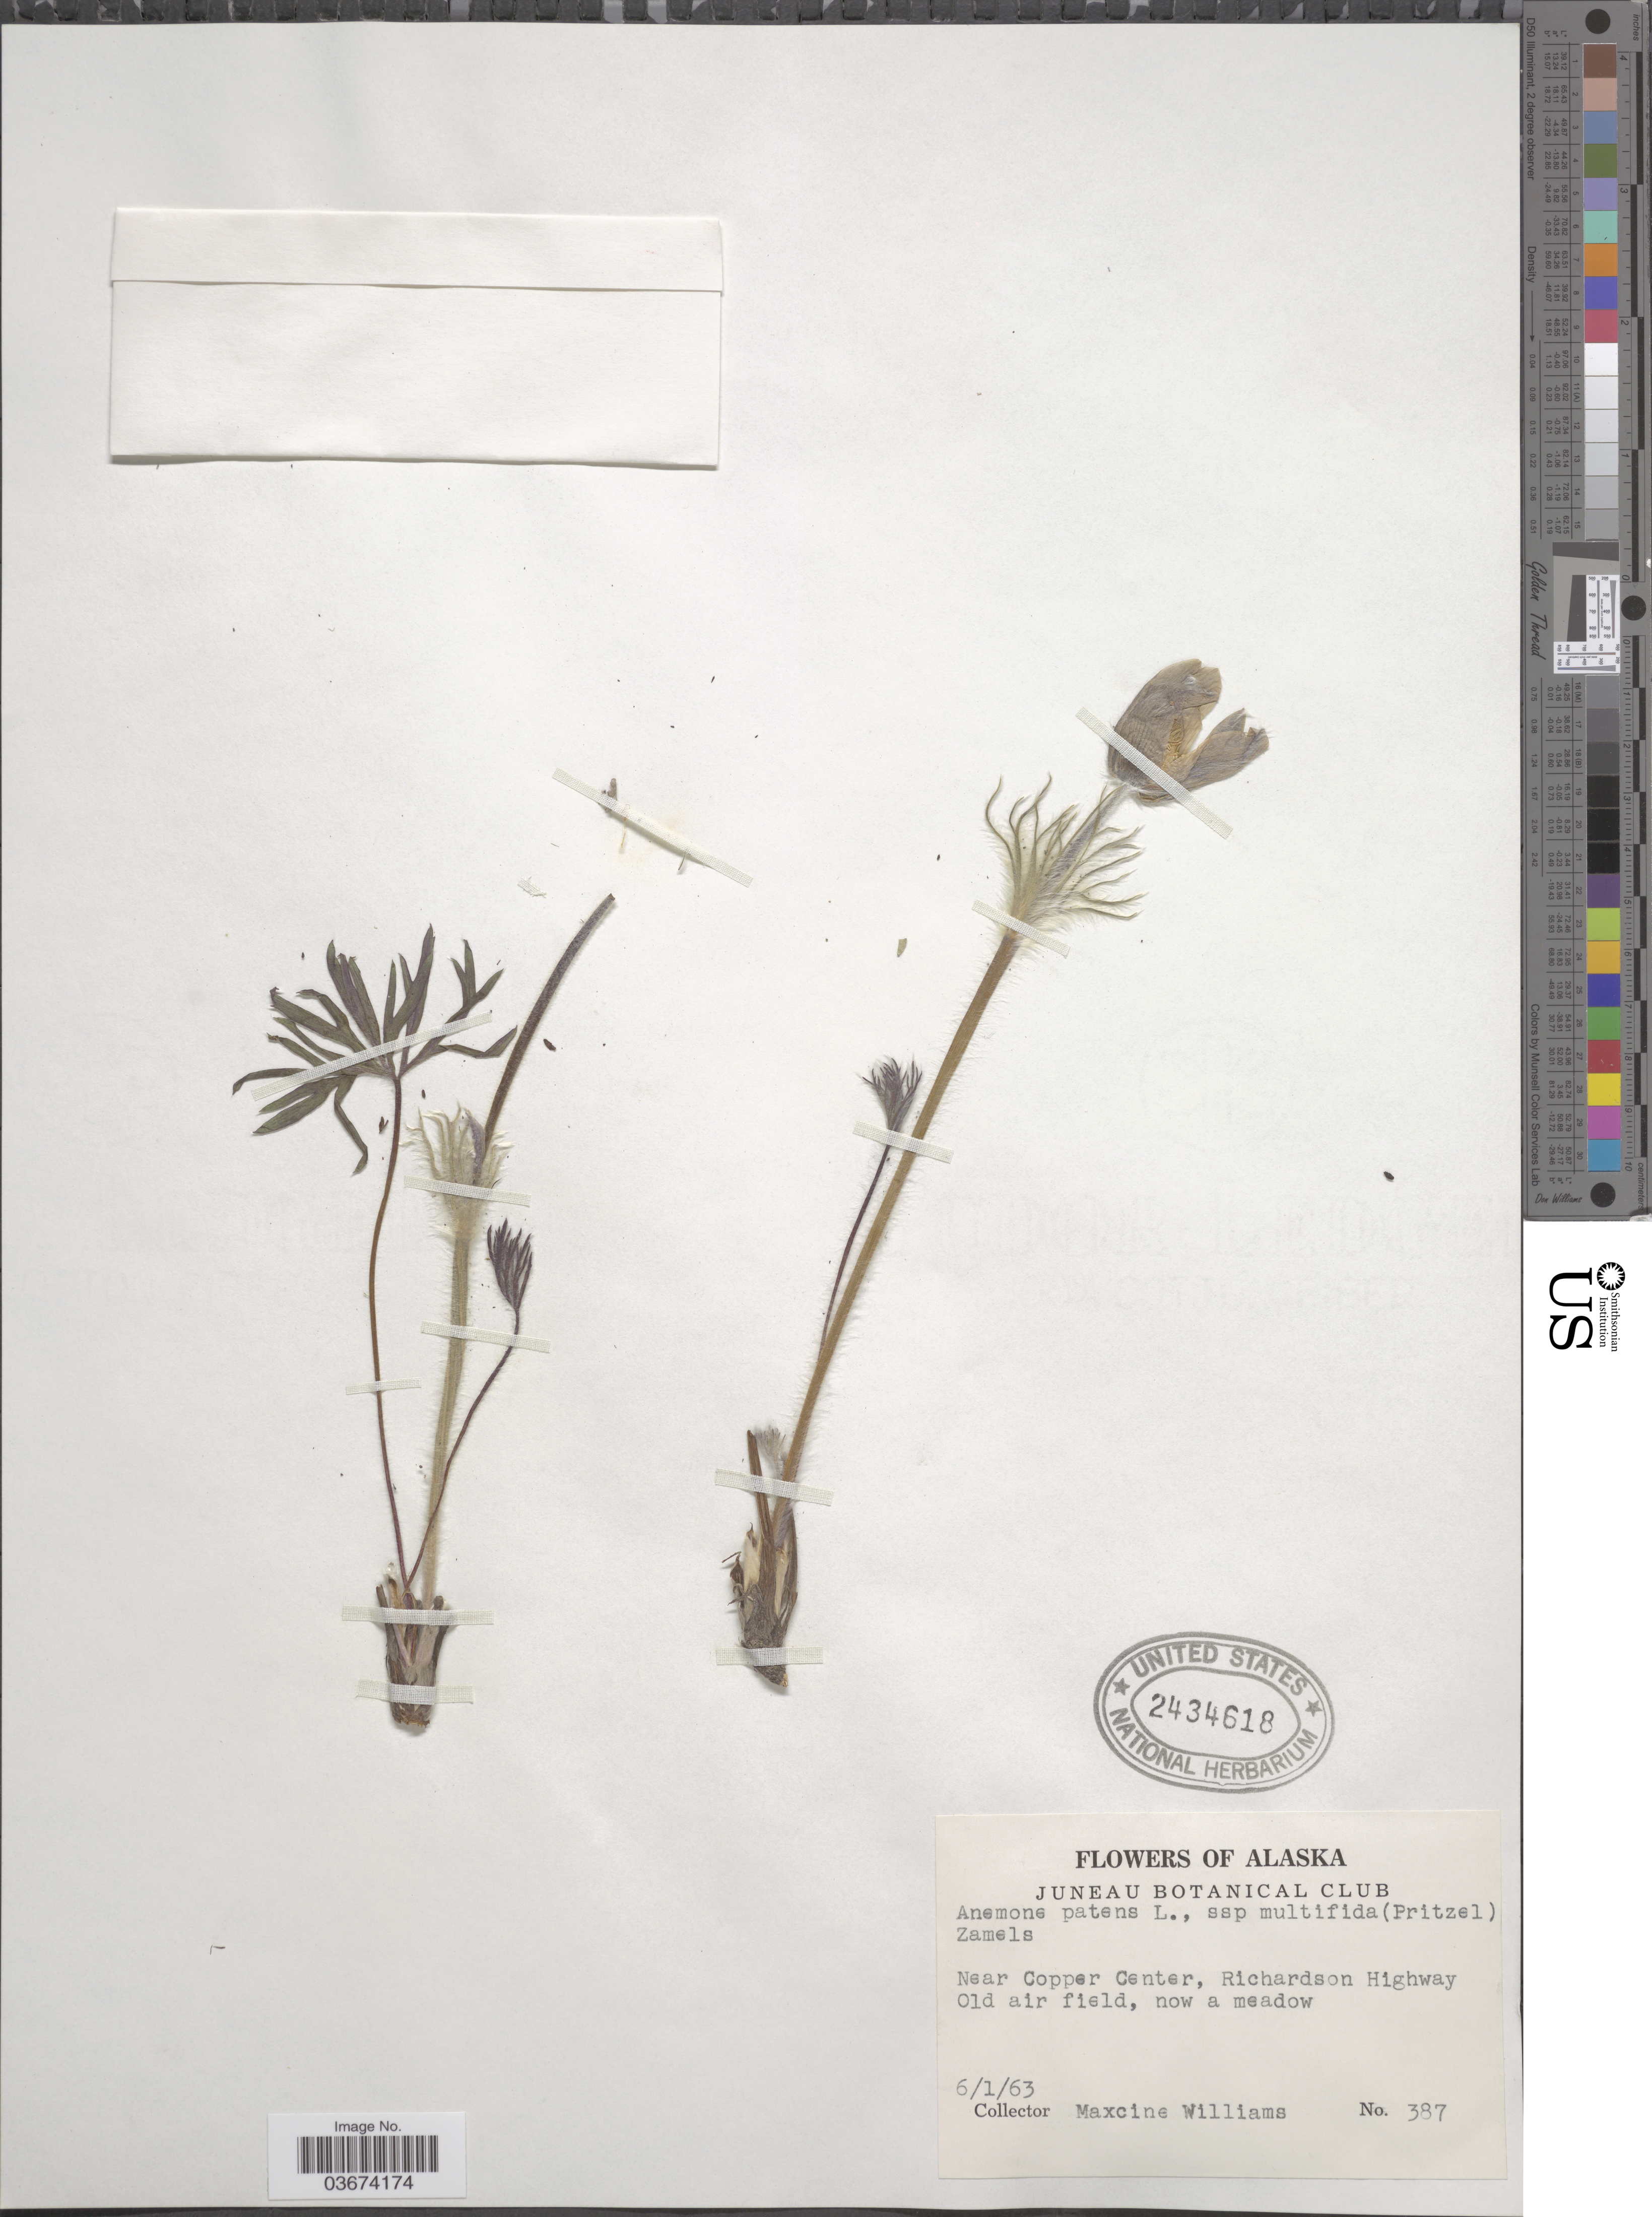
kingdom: Plantae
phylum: Tracheophyta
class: Magnoliopsida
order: Ranunculales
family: Ranunculaceae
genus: Pulsatilla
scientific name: Pulsatilla nuttalliana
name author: (DC.) Bercht. & J. Presl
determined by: Strong, Mark T., (BOT), Smithsonian Institution - National Museum of Natural History (UNITED STATES)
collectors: M. Williams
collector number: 387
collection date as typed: Transcribed d/m/y: 1/6/63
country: United States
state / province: Alaska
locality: Juneau Botanical Club [unsure placement] Near Copper Center, Richardson Highway. Old air field.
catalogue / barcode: US 2434618